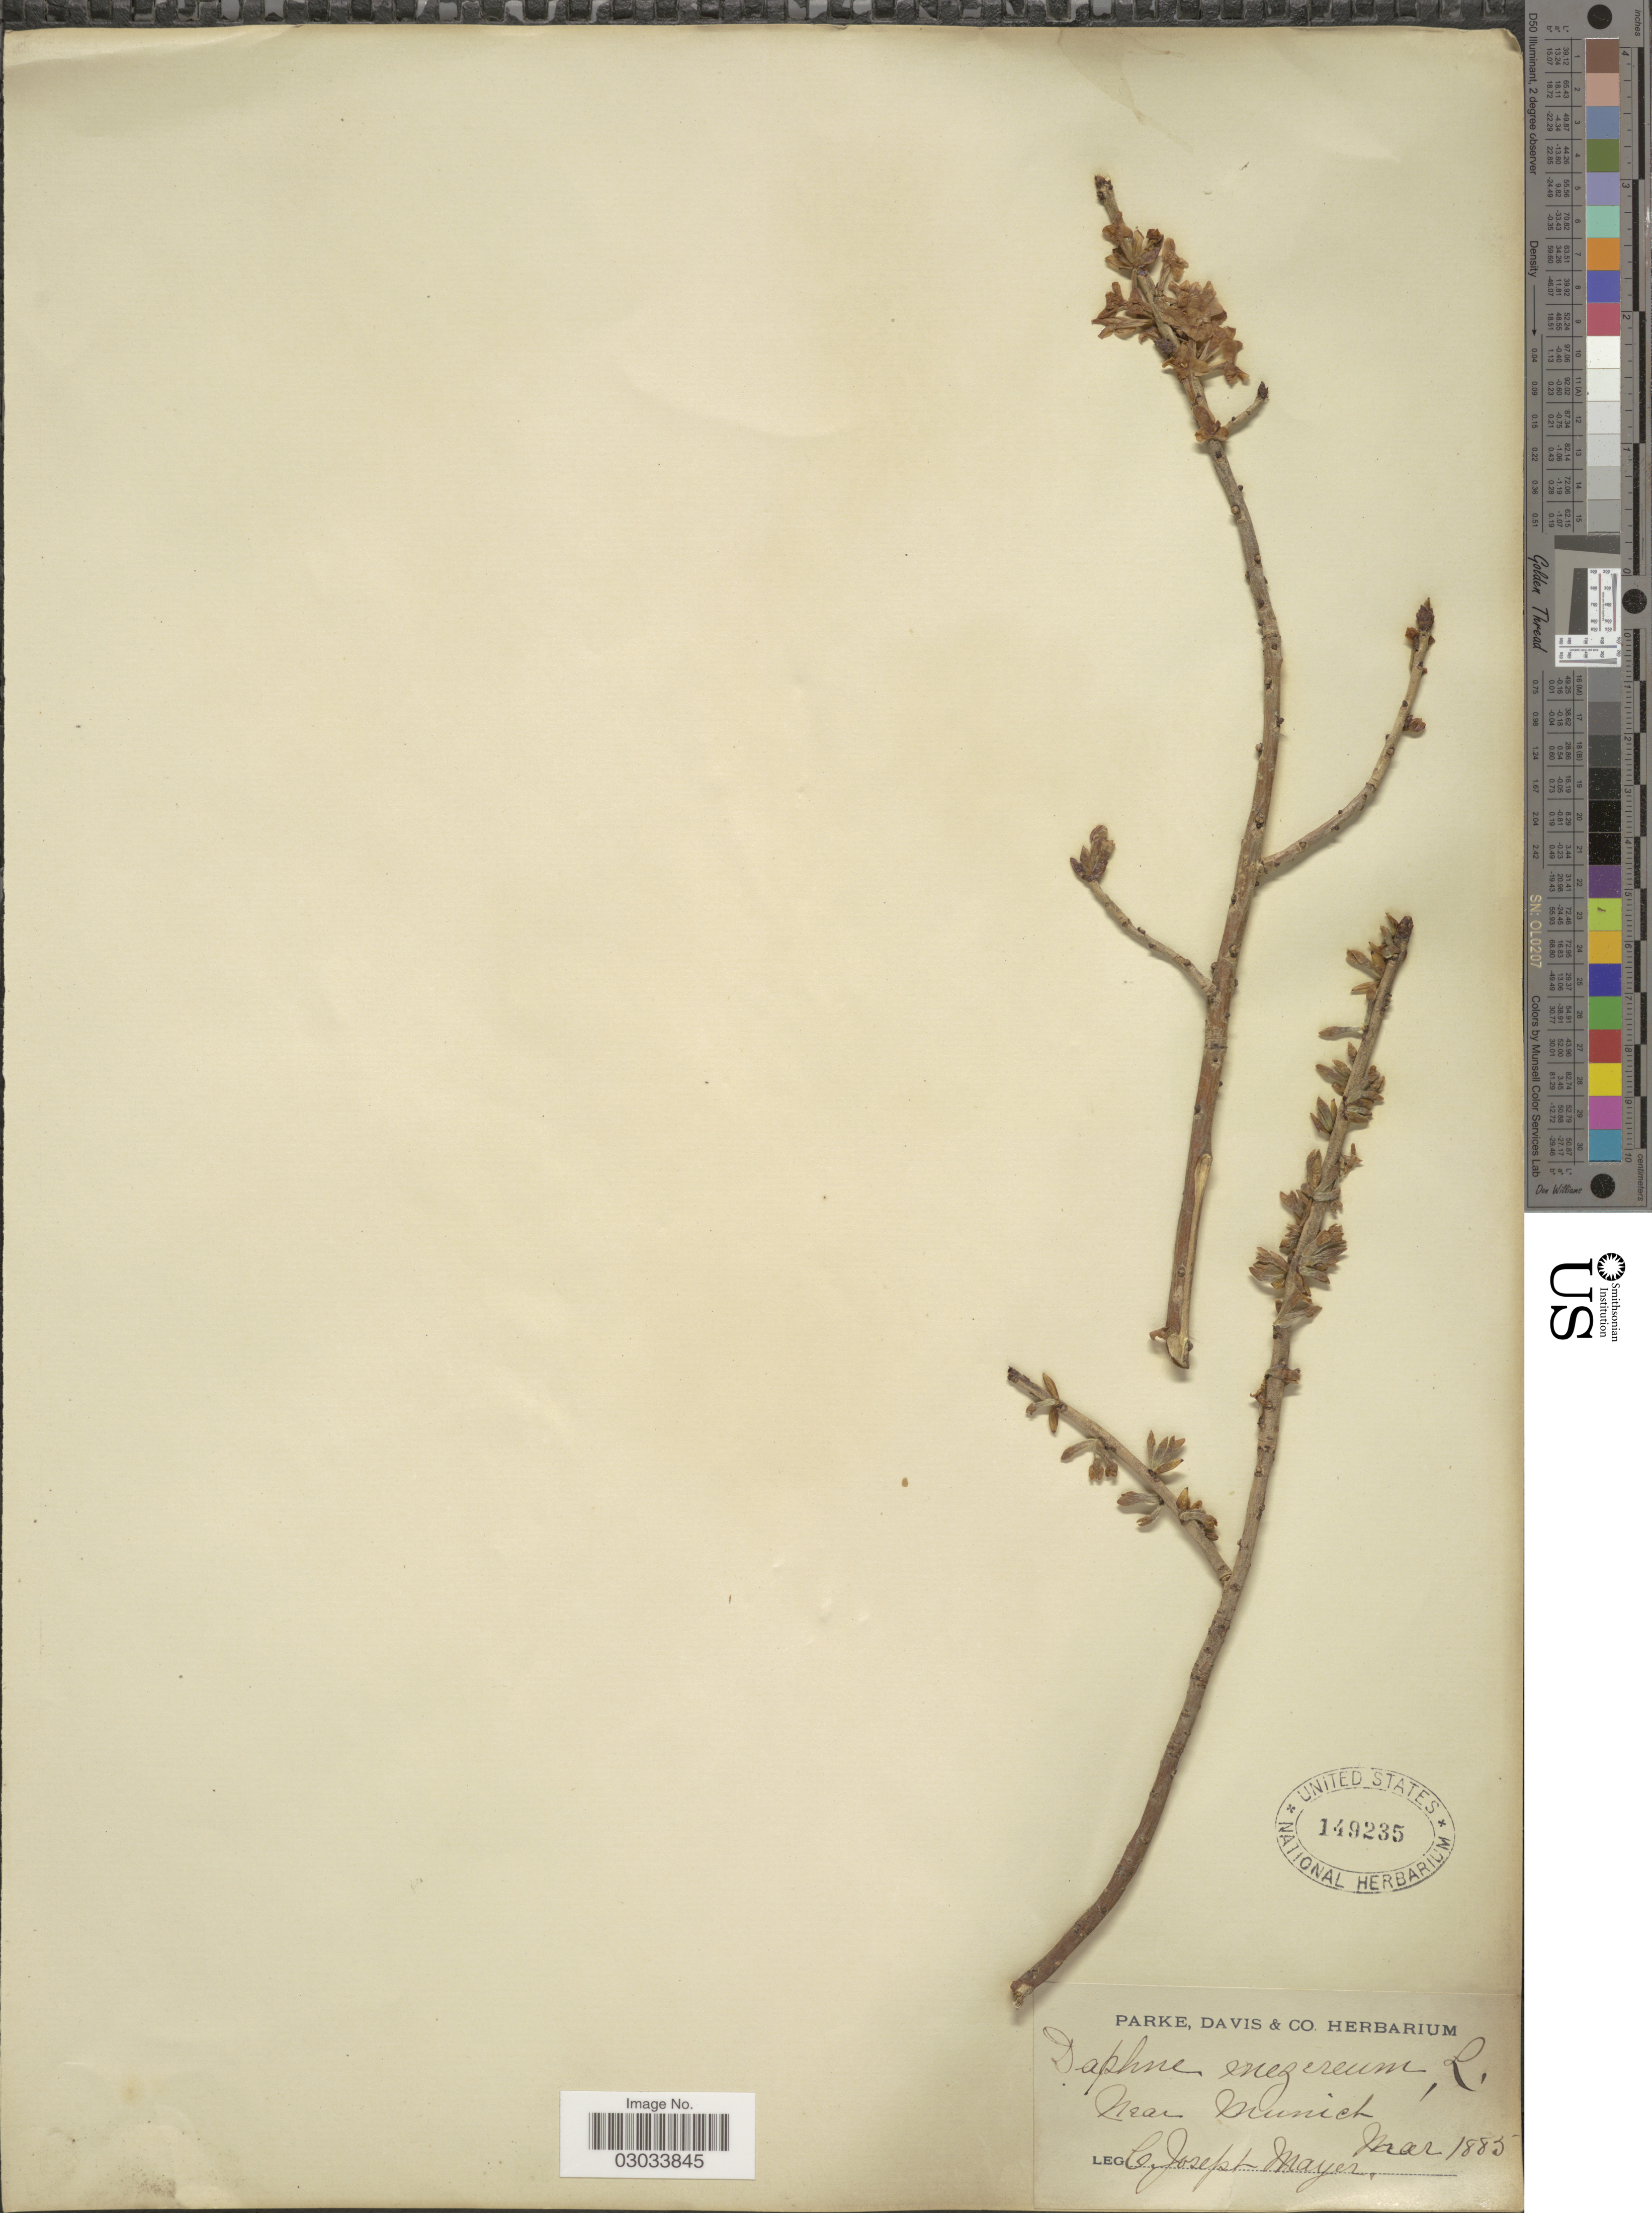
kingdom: Plantae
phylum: Tracheophyta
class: Magnoliopsida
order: Malvales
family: Thymelaeaceae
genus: Daphne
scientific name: Daphne mezereum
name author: L.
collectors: C. Mayer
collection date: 1885-03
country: Germany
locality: Near Munich.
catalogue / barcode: US 149235